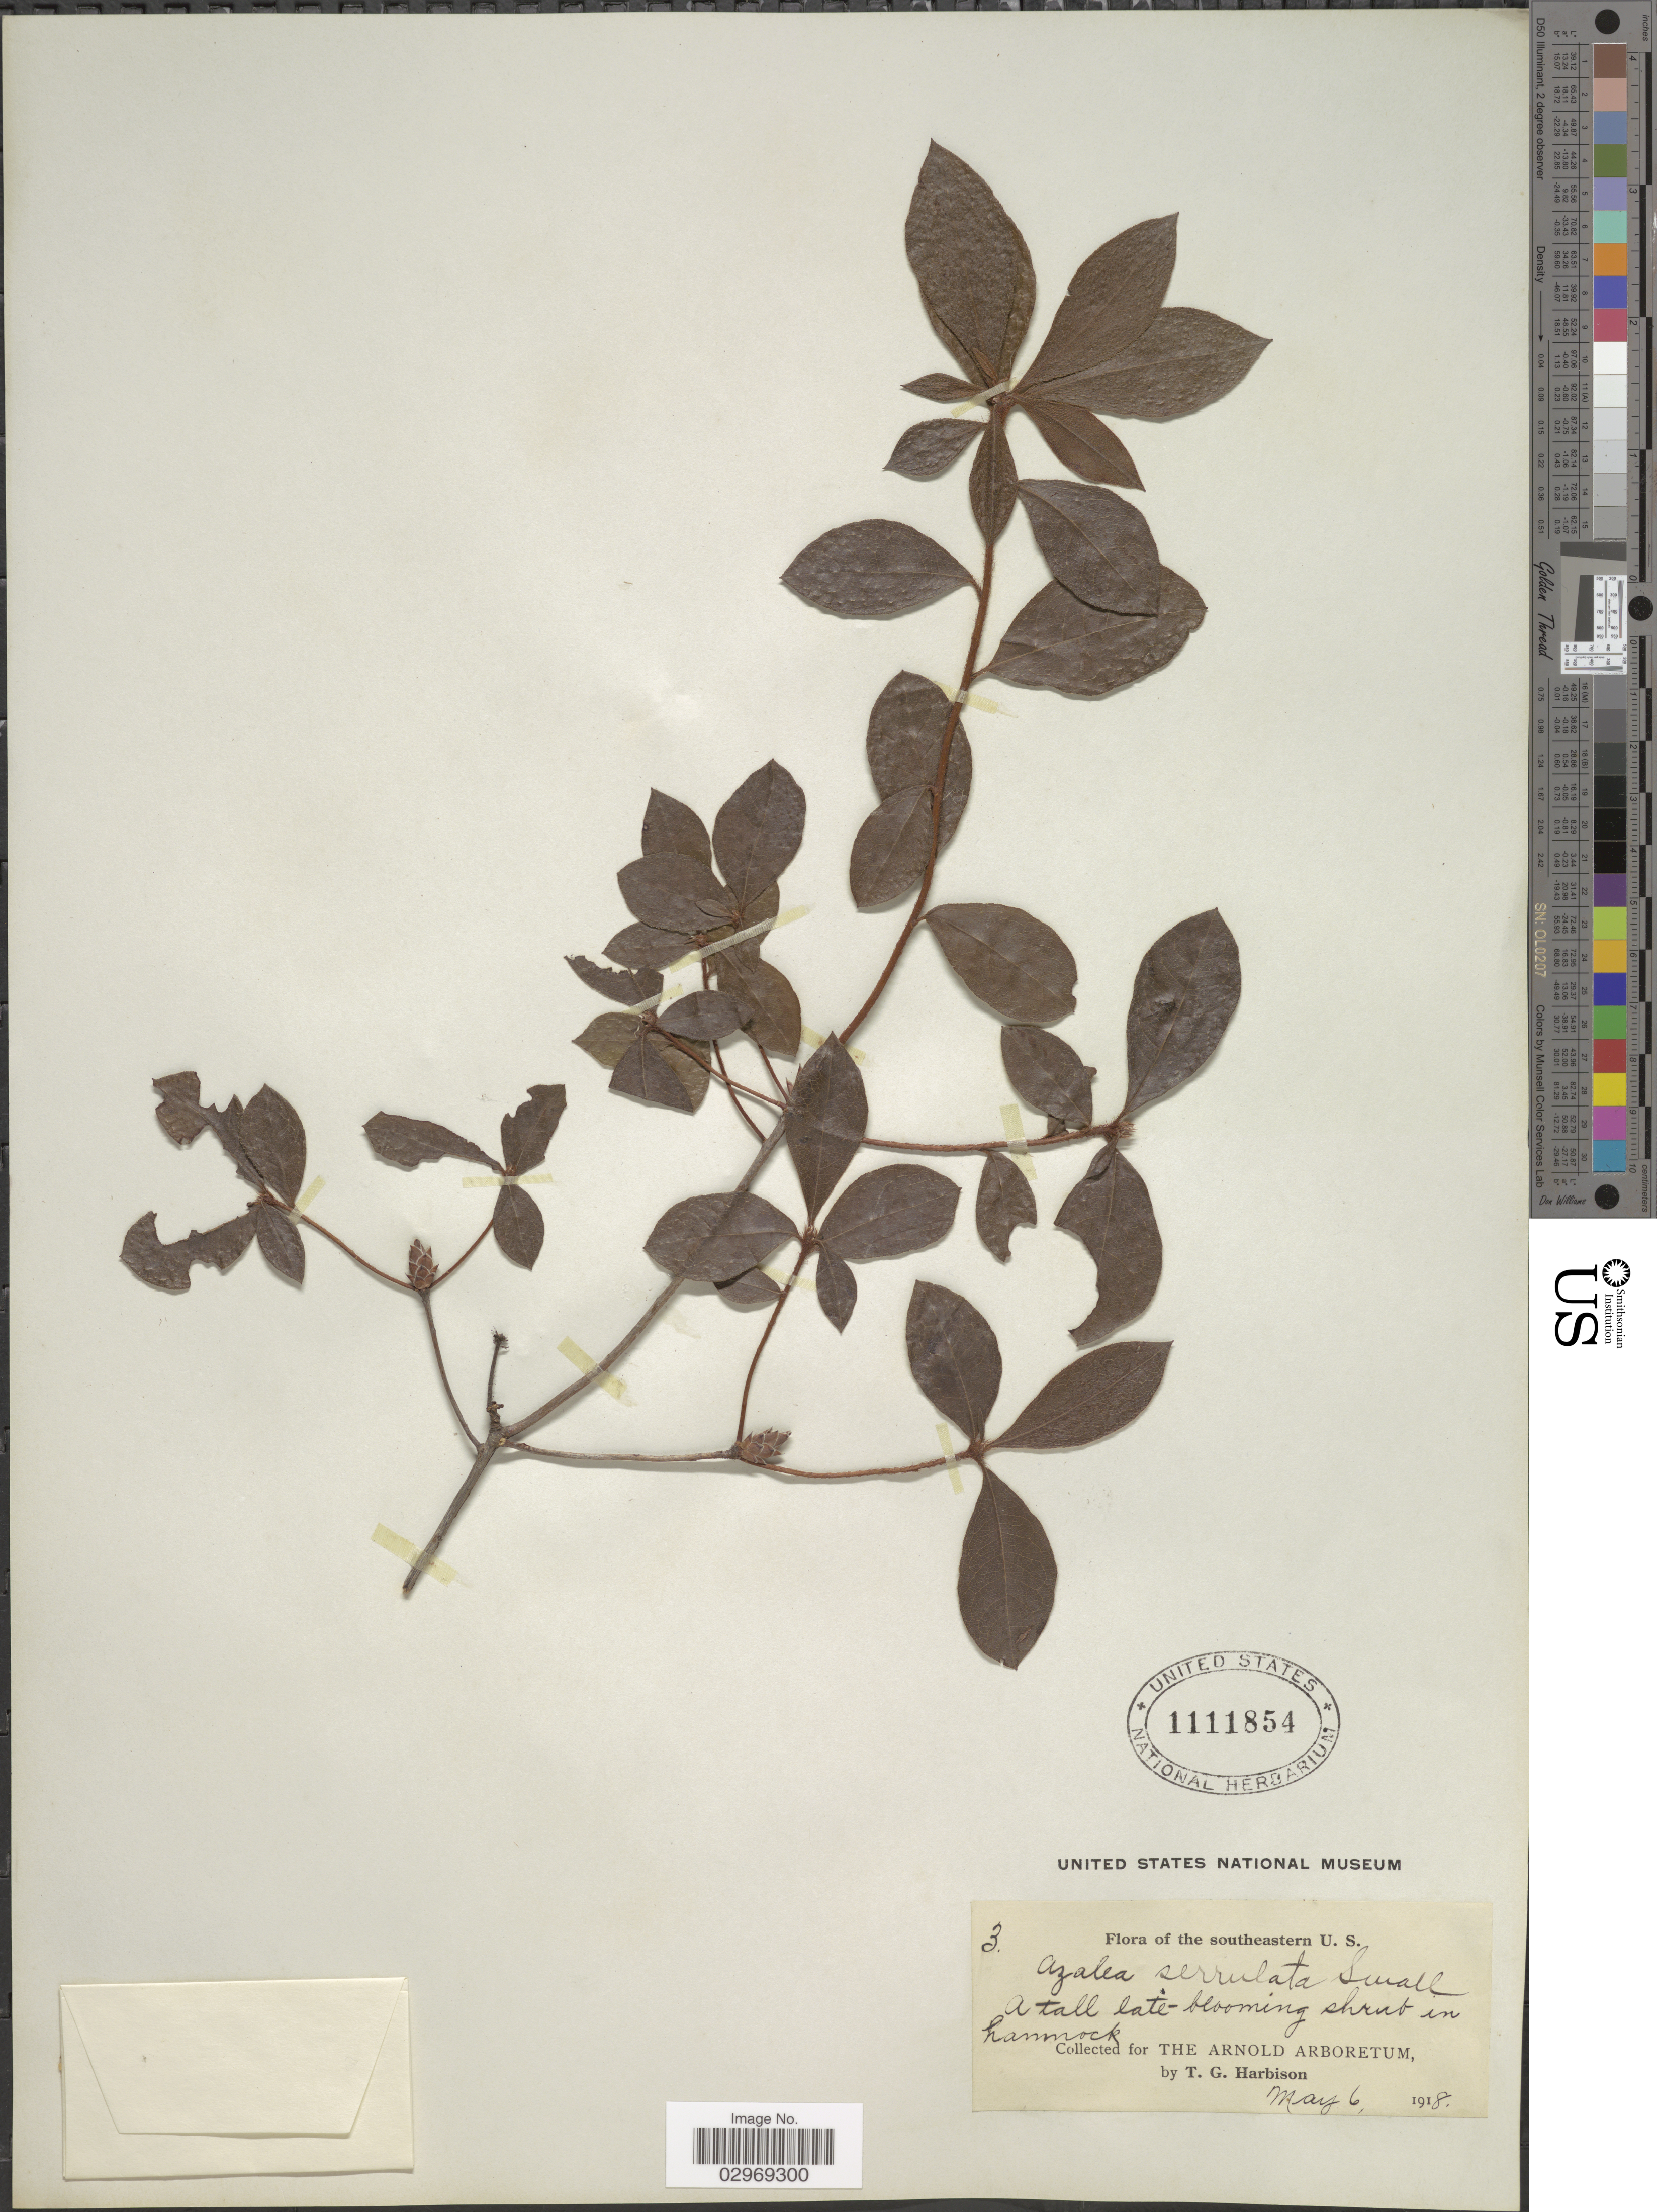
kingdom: Plantae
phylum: Tracheophyta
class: Magnoliopsida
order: Ericales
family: Ericaceae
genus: Rhododendron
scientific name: Rhododendron serrulatum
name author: (Small) Millais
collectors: T. Harbison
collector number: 3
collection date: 1918-05-06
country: United States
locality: Southeastern U.S.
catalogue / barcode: US 1111854